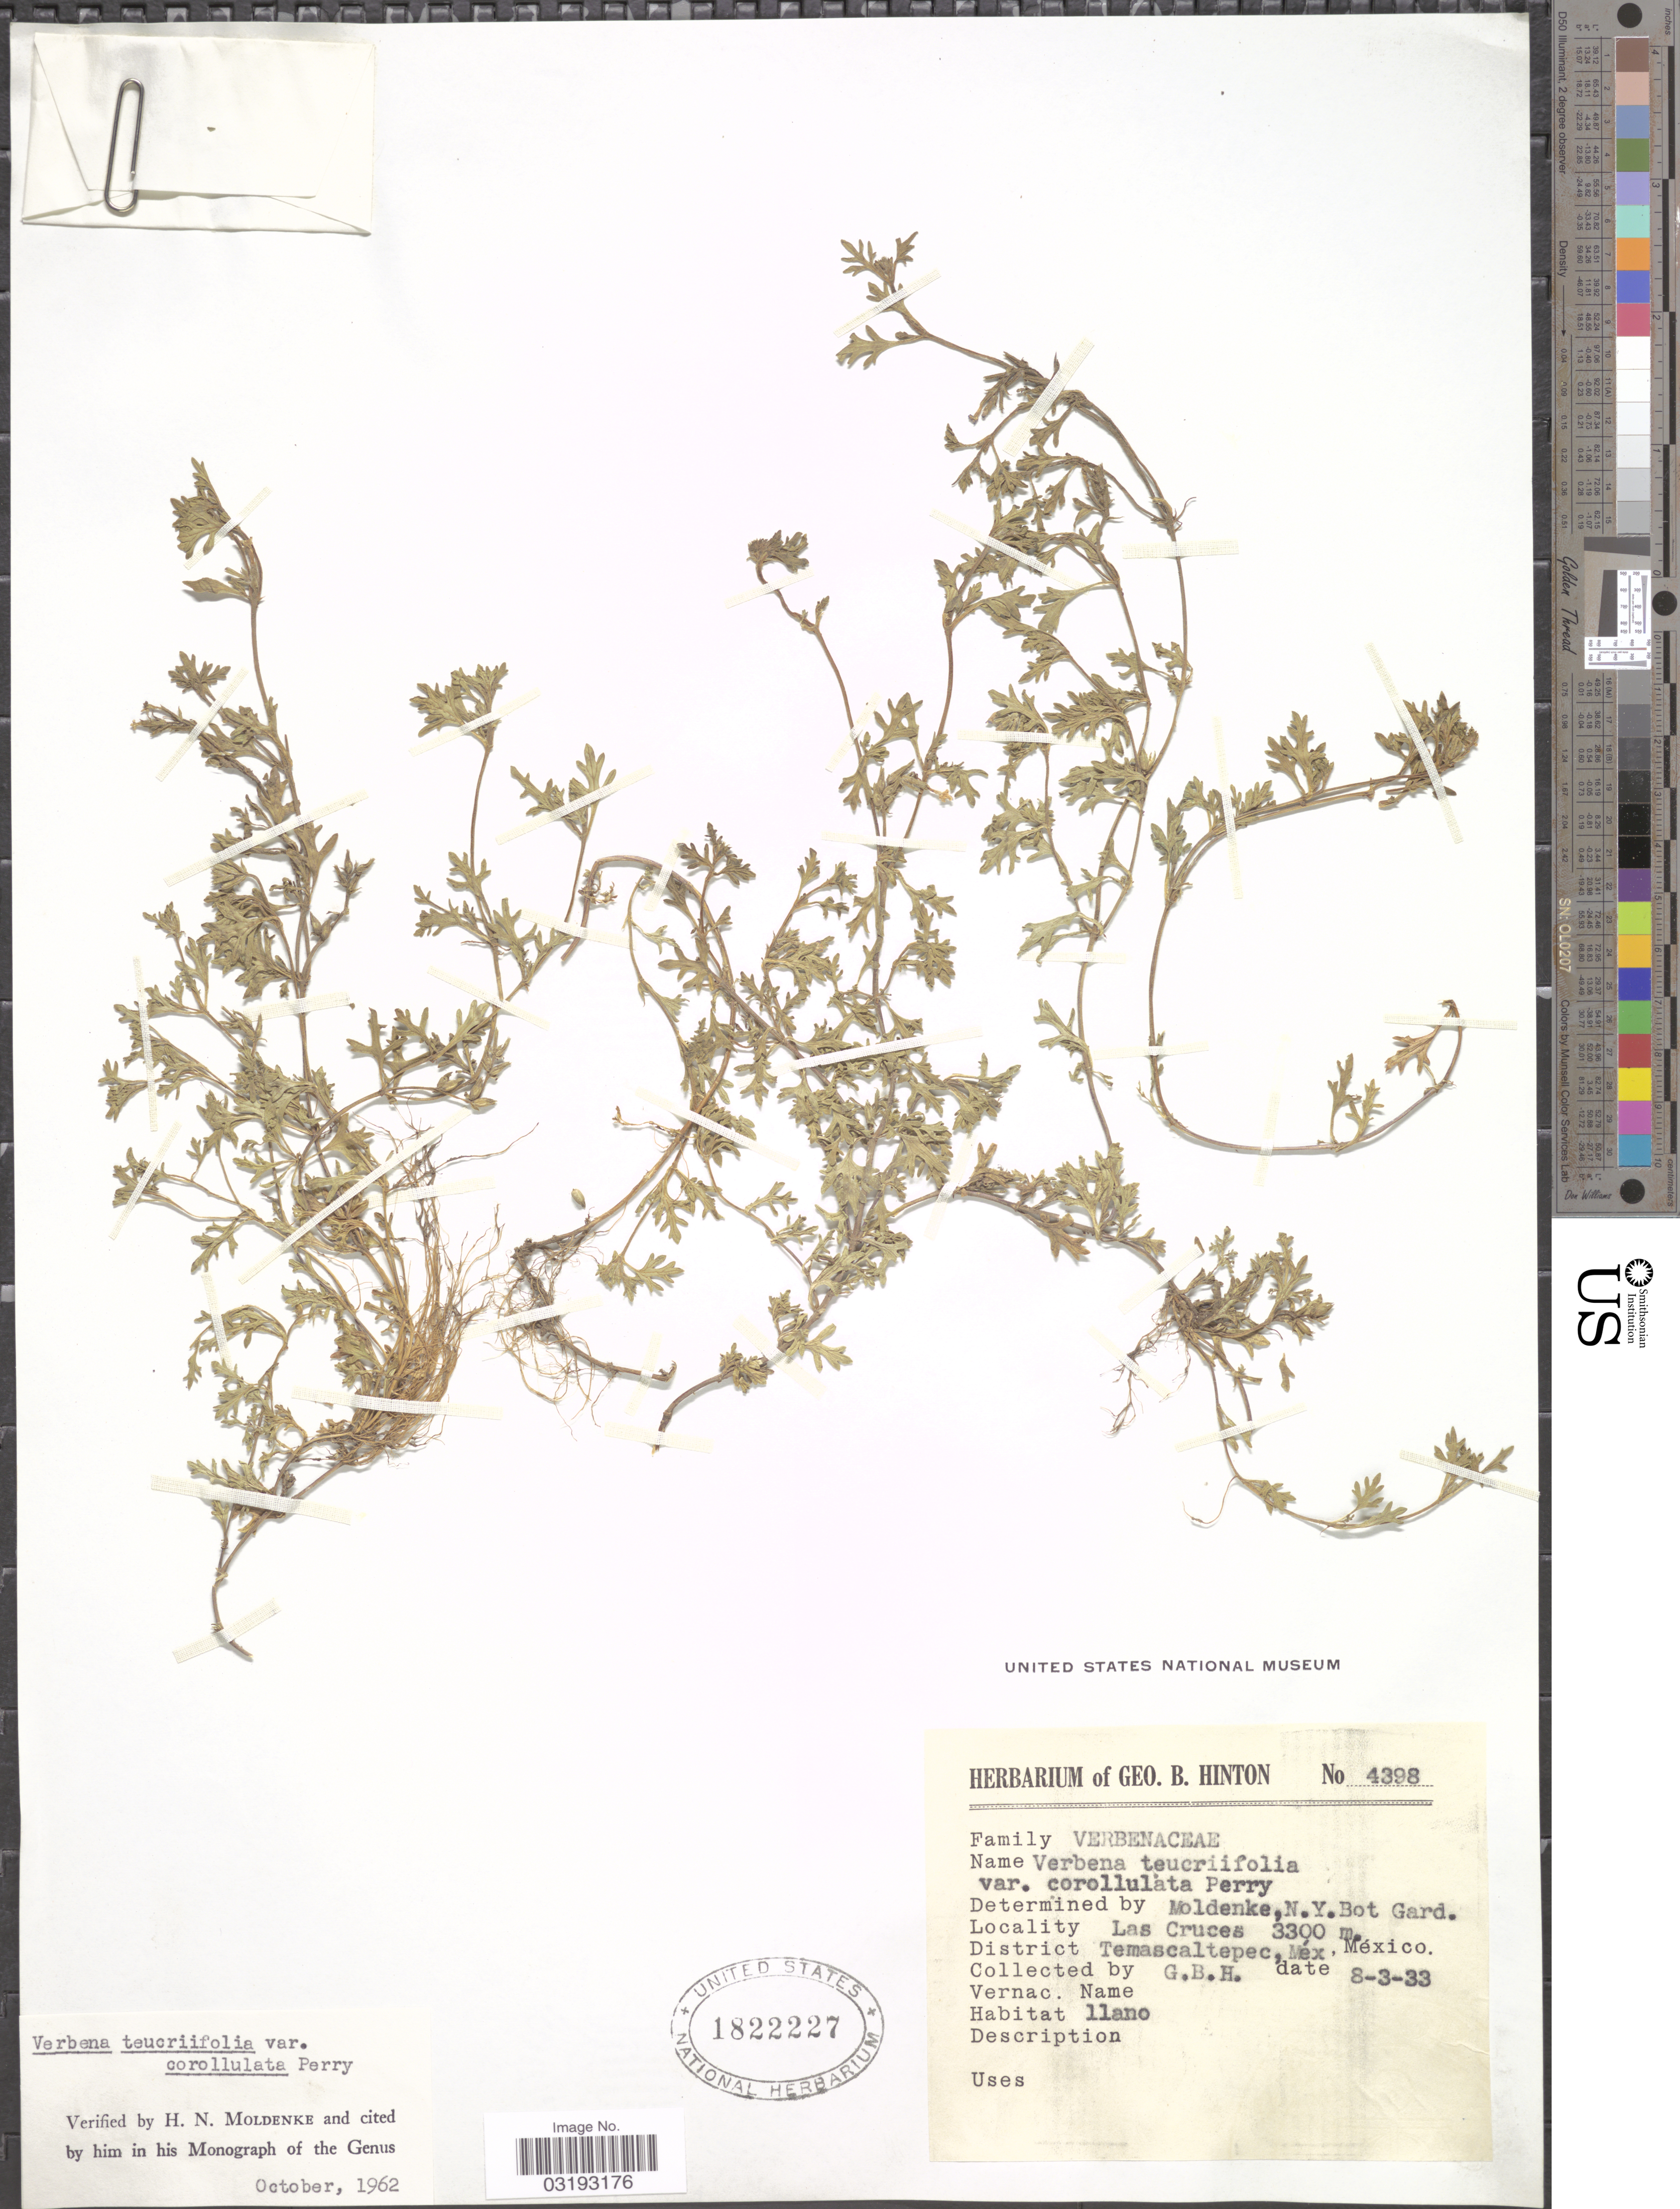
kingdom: Plantae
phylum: Tracheophyta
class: Magnoliopsida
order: Lamiales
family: Verbenaceae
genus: Verbena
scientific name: Verbena teucriifolia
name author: M. Martens & Galeotti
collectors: G. B. Hinton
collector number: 4398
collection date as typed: Transcribed d/m/y: 8/3/33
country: Mexico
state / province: México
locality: Las Cruces. District Temascaltepec, Méx.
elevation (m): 3300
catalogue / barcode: US 1822227